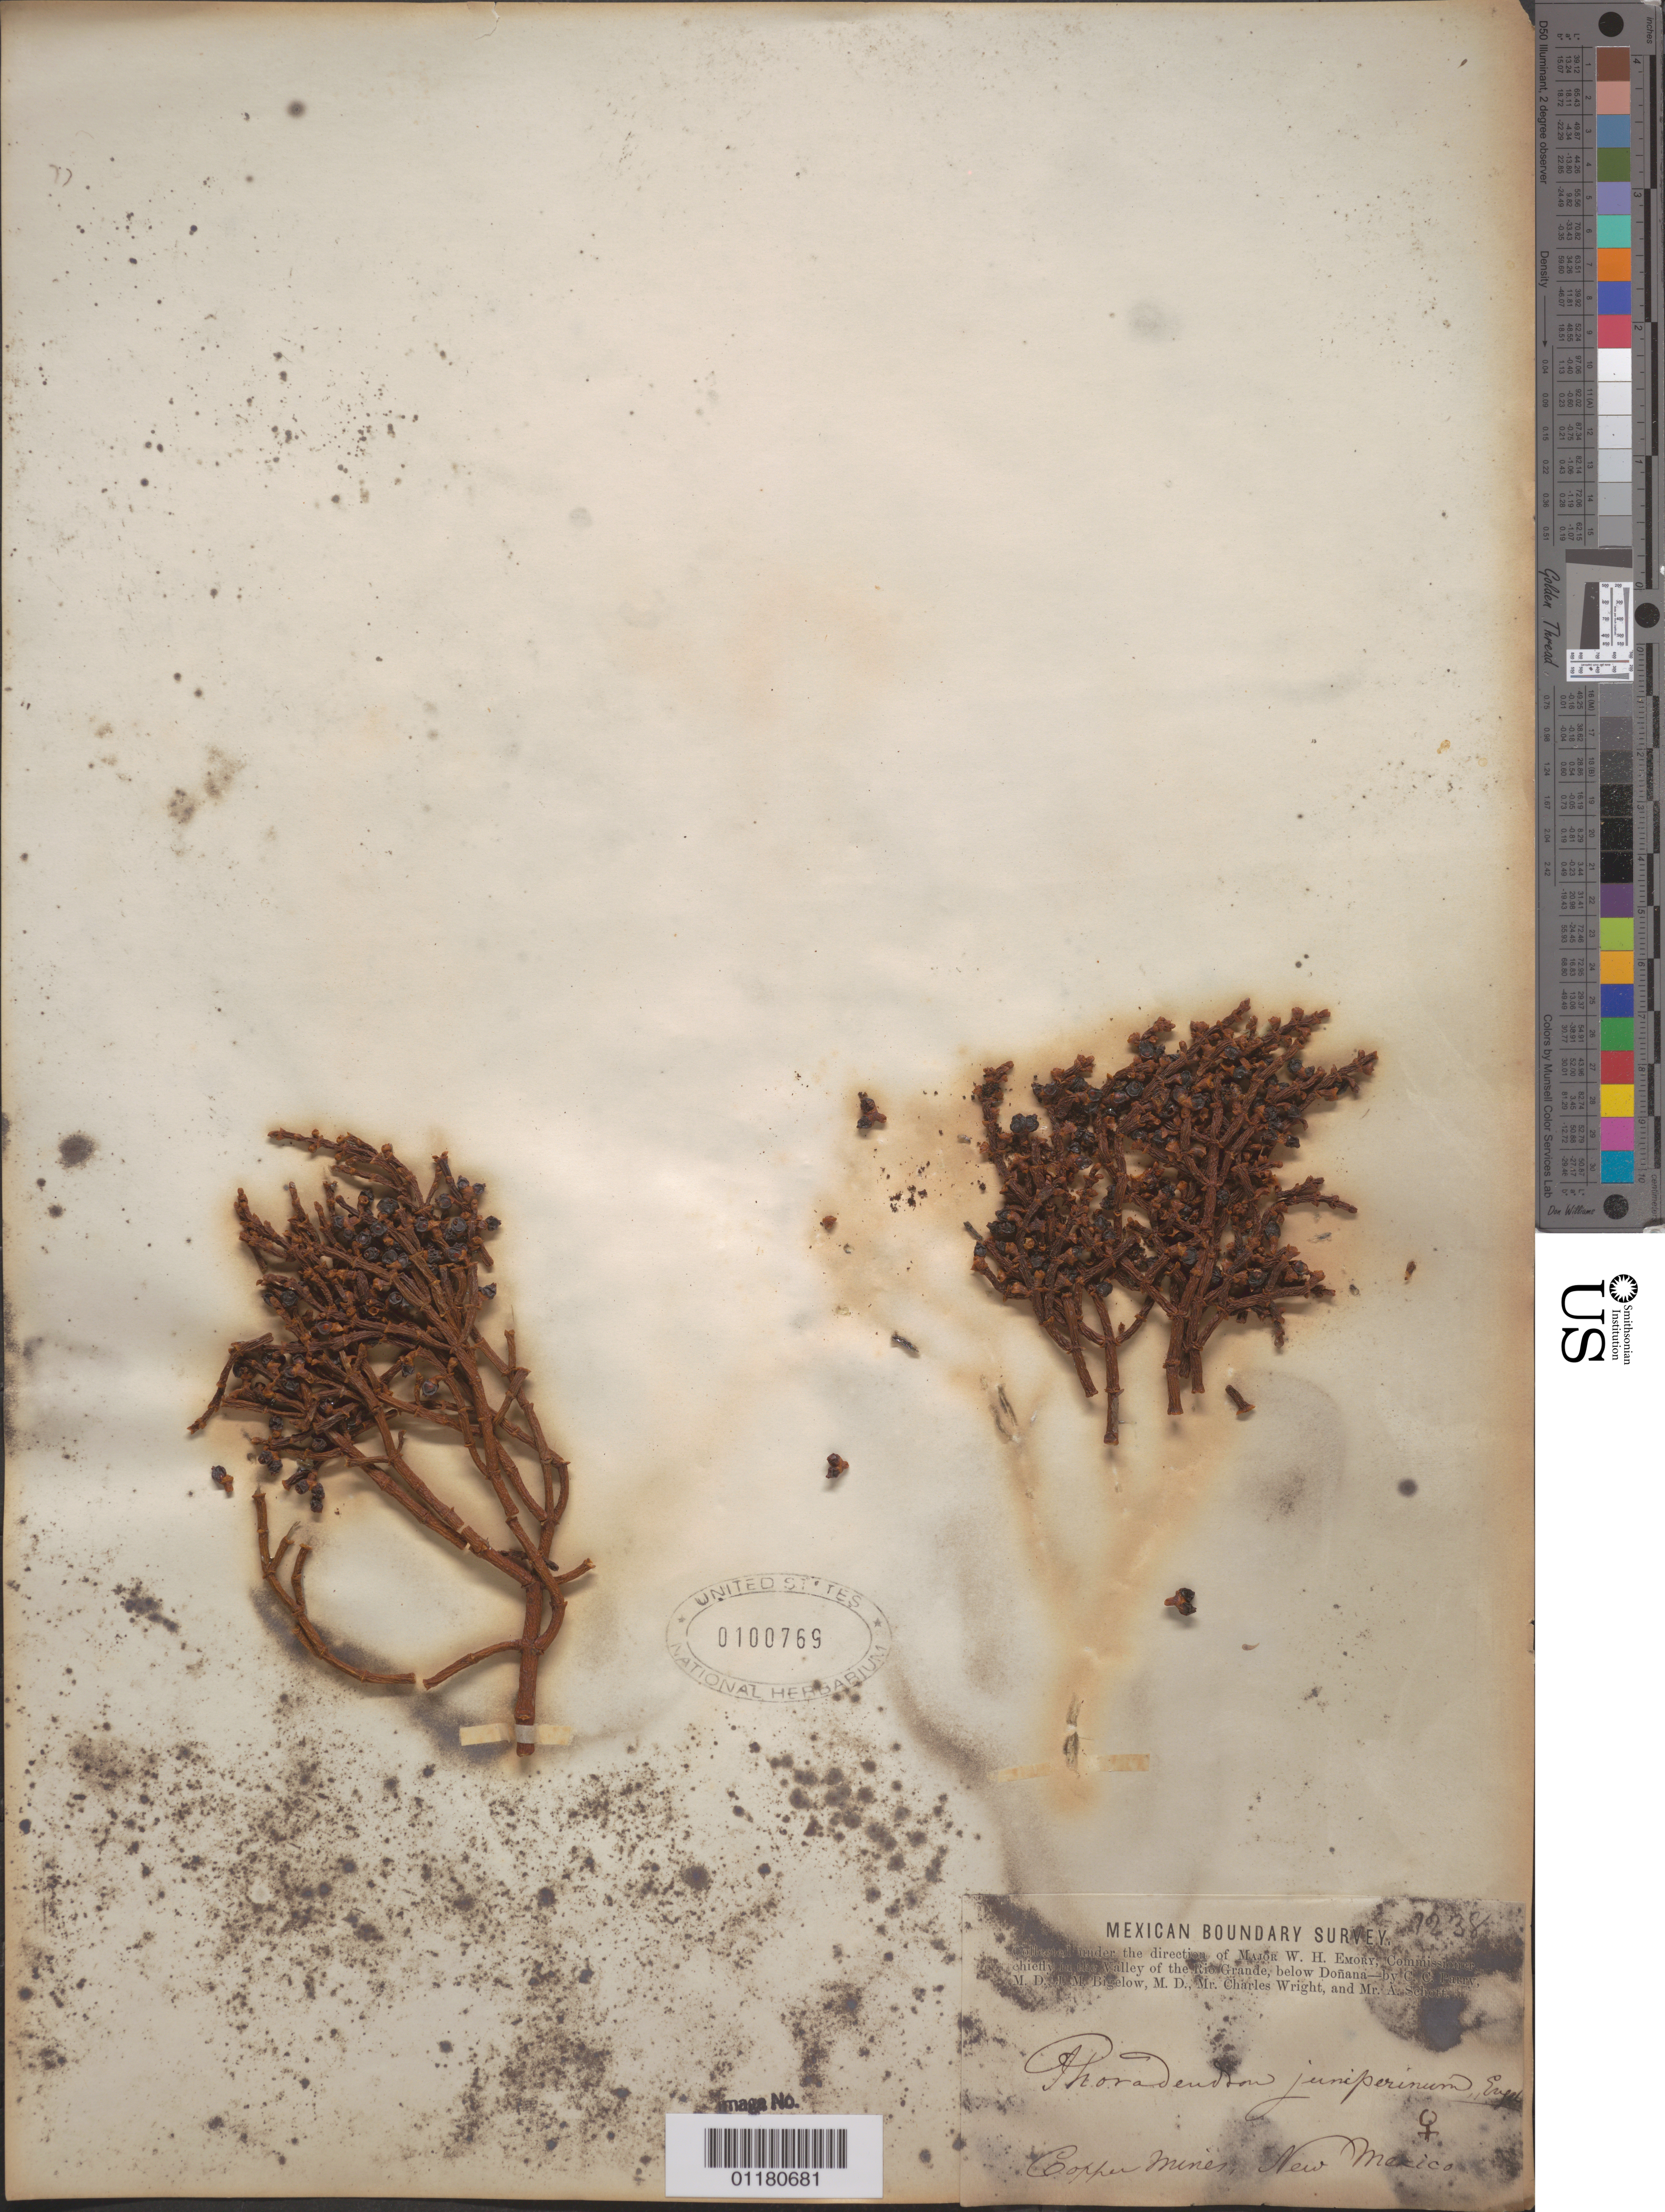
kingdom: Plantae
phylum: Tracheophyta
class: Magnoliopsida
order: Santalales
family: Viscaceae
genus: Phoradendron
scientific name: Phoradendron juniperinum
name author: Engelm. ex A. Gray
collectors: C. C. Parry, J. M. Bigelow, C. Wright & A. C. V. Schott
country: United States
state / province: New Mexico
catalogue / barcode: US 100769